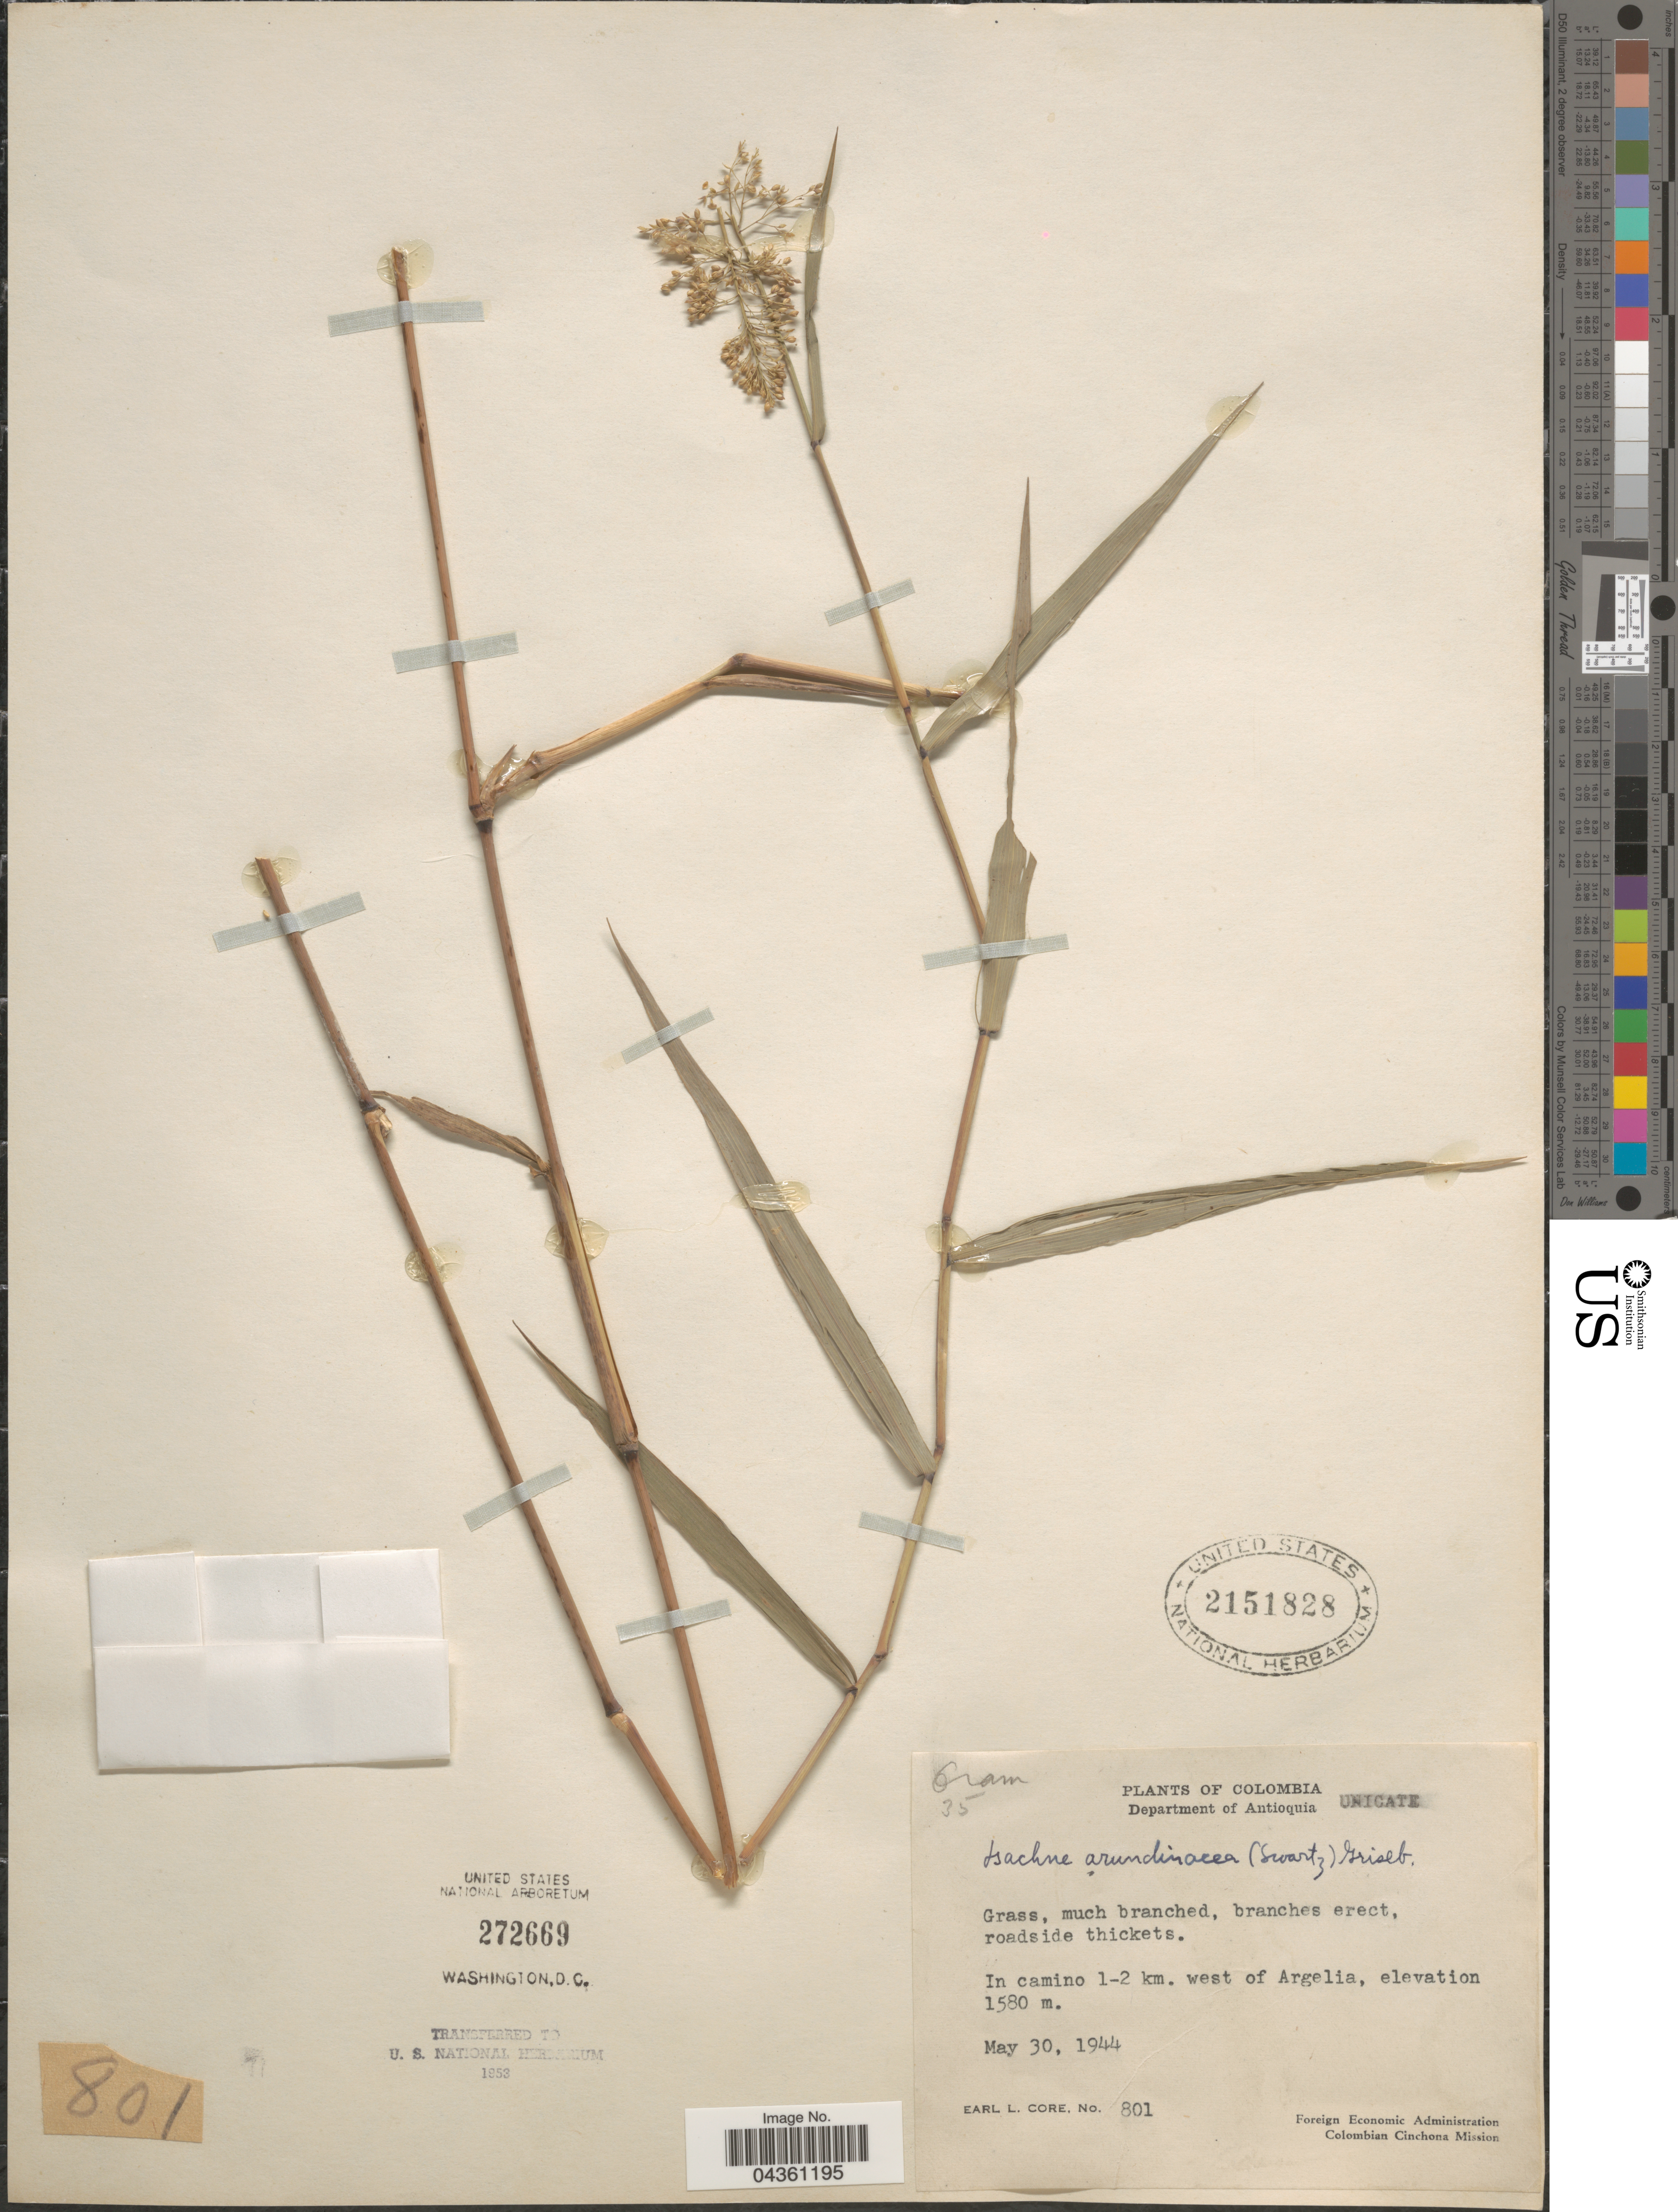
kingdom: Plantae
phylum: Tracheophyta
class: Liliopsida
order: Poales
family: Poaceae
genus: Isachne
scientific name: Isachne arundinacea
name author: (Sw.) Griseb.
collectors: E. L. Core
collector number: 801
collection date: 1944-05-30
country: Colombia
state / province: Antioquia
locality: Department of Antioquia. In camino 1-2 km. west of Argelia. Foreign Economic Administration Columbian Cinchona Mission.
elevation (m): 1580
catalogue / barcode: US 2151828